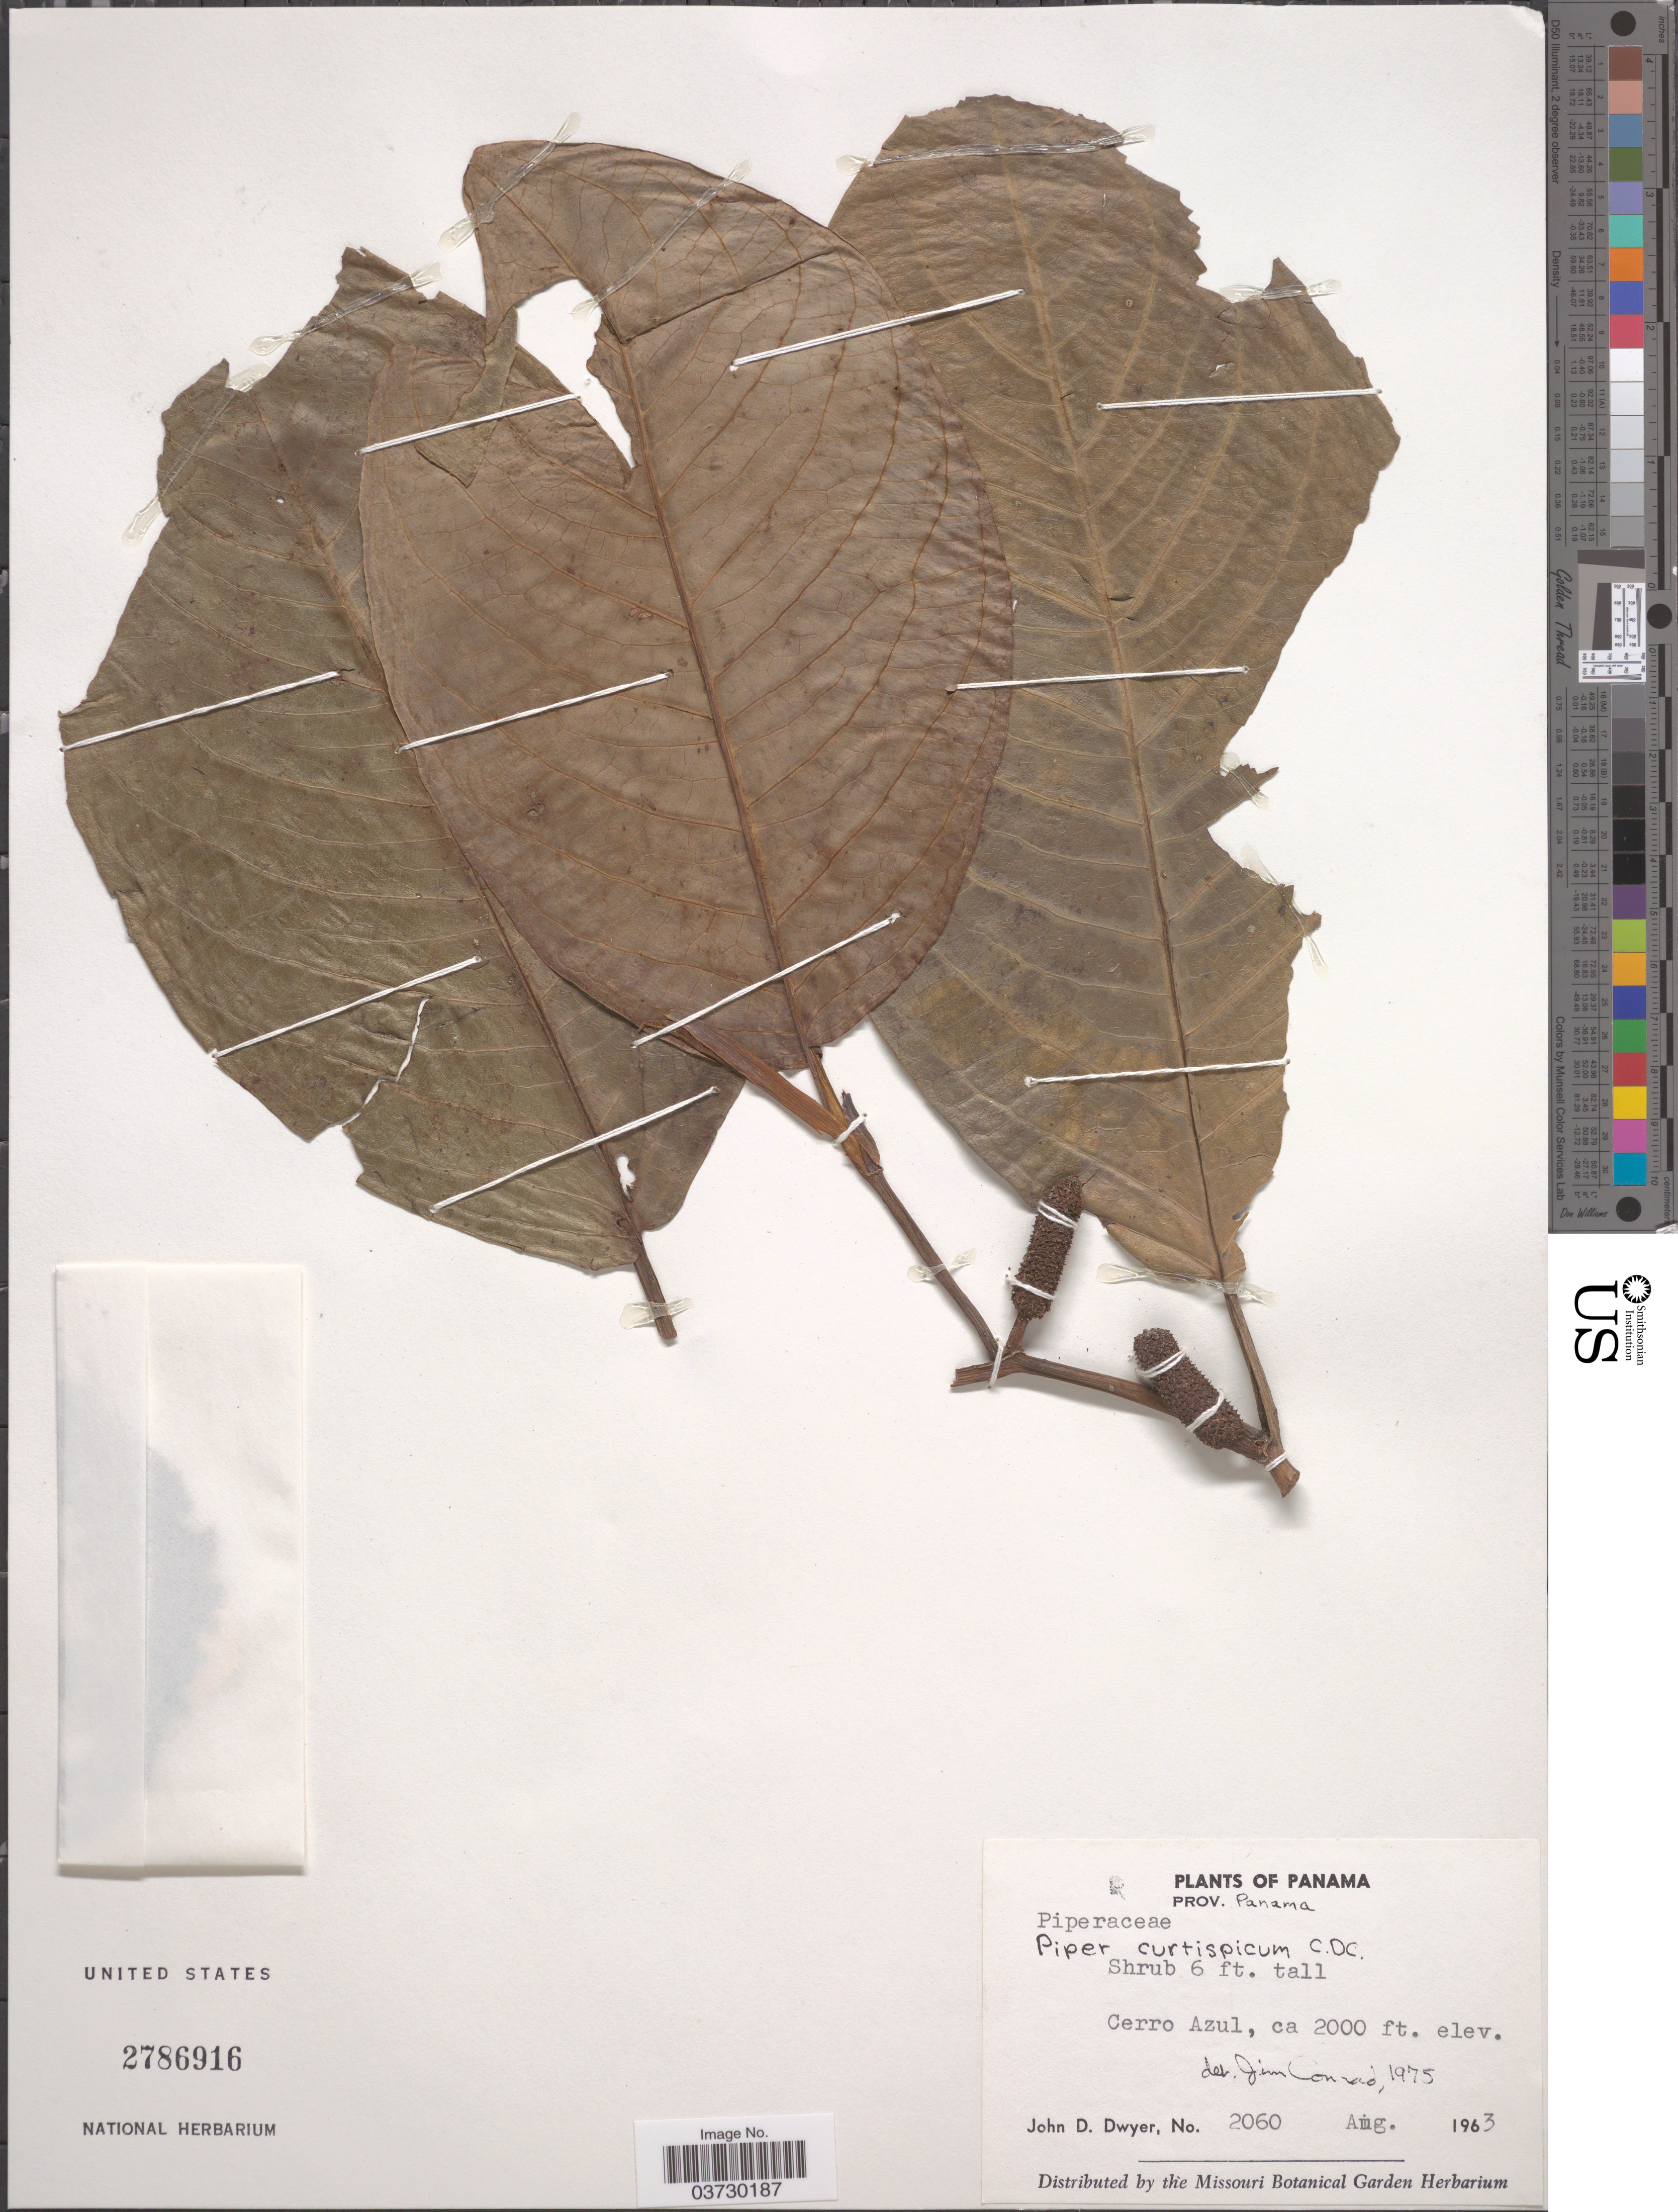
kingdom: Plantae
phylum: Tracheophyta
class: Magnoliopsida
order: Piperales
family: Piperaceae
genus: Piper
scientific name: Piper curtispicum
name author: C. DC. in Pittier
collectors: J. D. Dwyer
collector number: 2060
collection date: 1963-08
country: Panama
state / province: Panamá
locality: Cerro Azul.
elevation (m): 610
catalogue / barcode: US 2786916